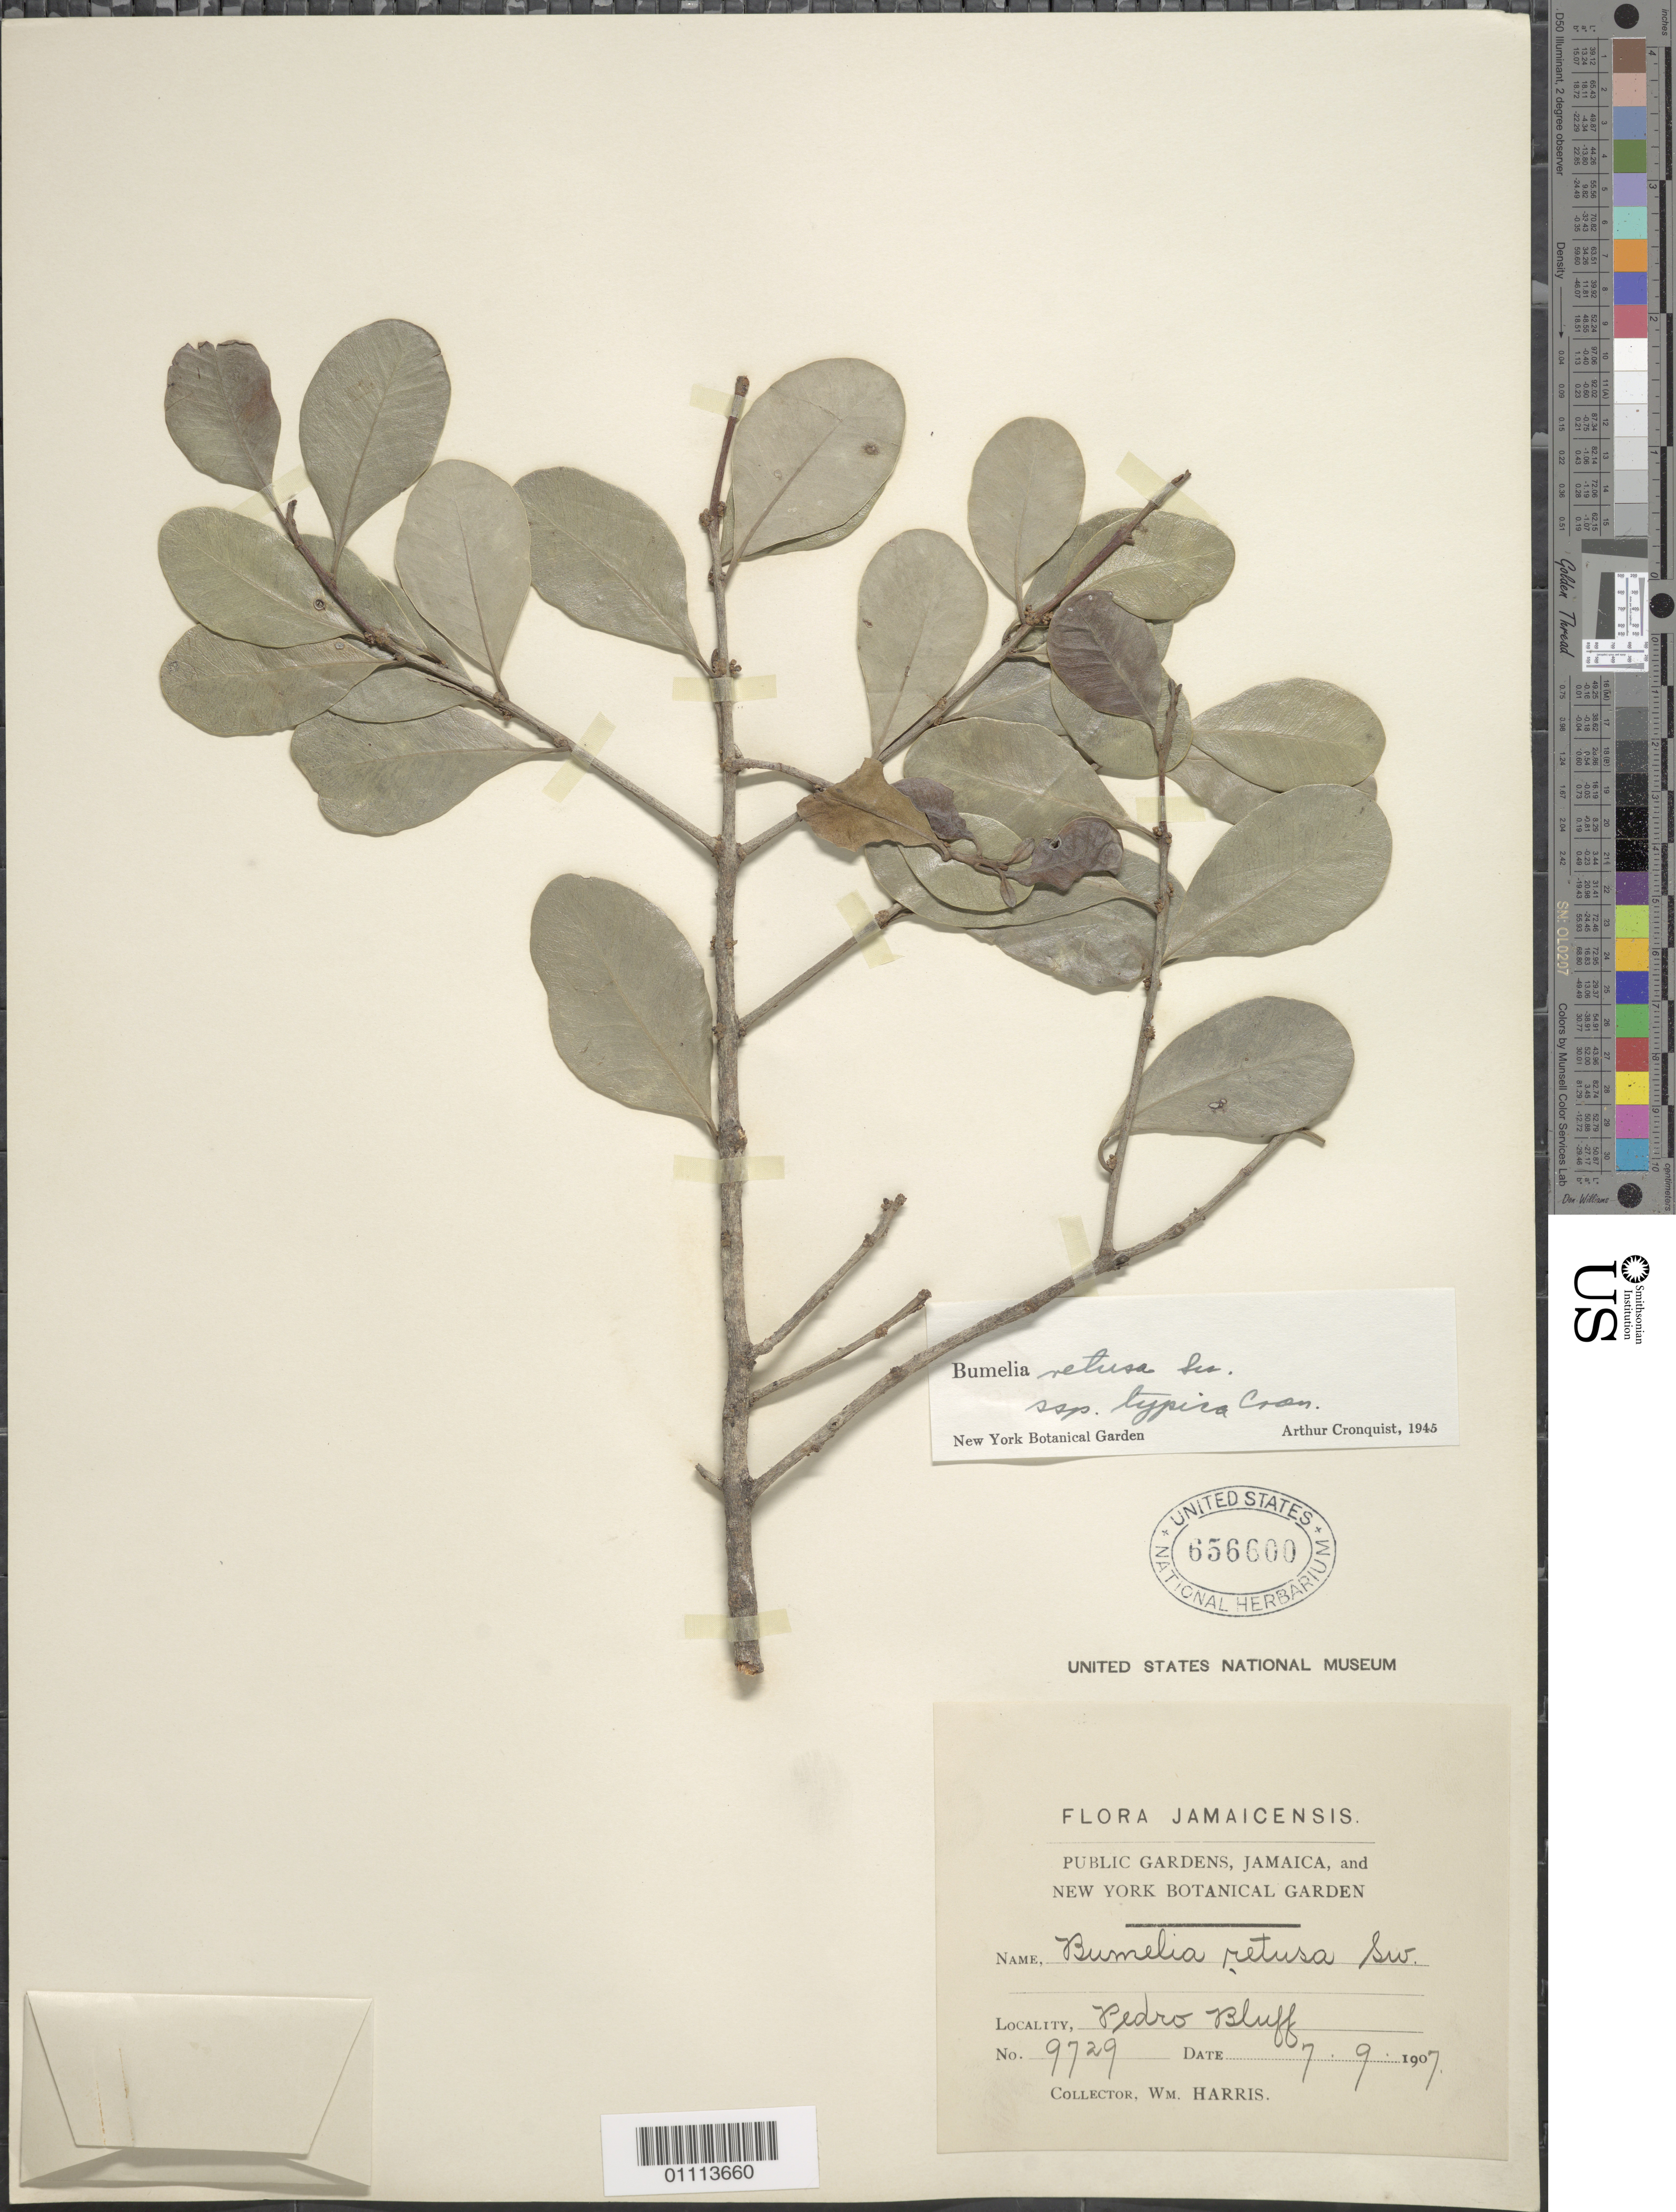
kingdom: Plantae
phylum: Tracheophyta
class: Magnoliopsida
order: Ericales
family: Sapotaceae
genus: Sideroxylon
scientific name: Sideroxylon americanum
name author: (Mill.) T.D. Penn.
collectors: W. Harris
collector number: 9729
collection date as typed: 09 Jul 1907 or 07 Sep 1907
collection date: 1907-07-09 or 1907-09-07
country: Jamaica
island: Jamaica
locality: Pedro Bluff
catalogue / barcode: US 656600